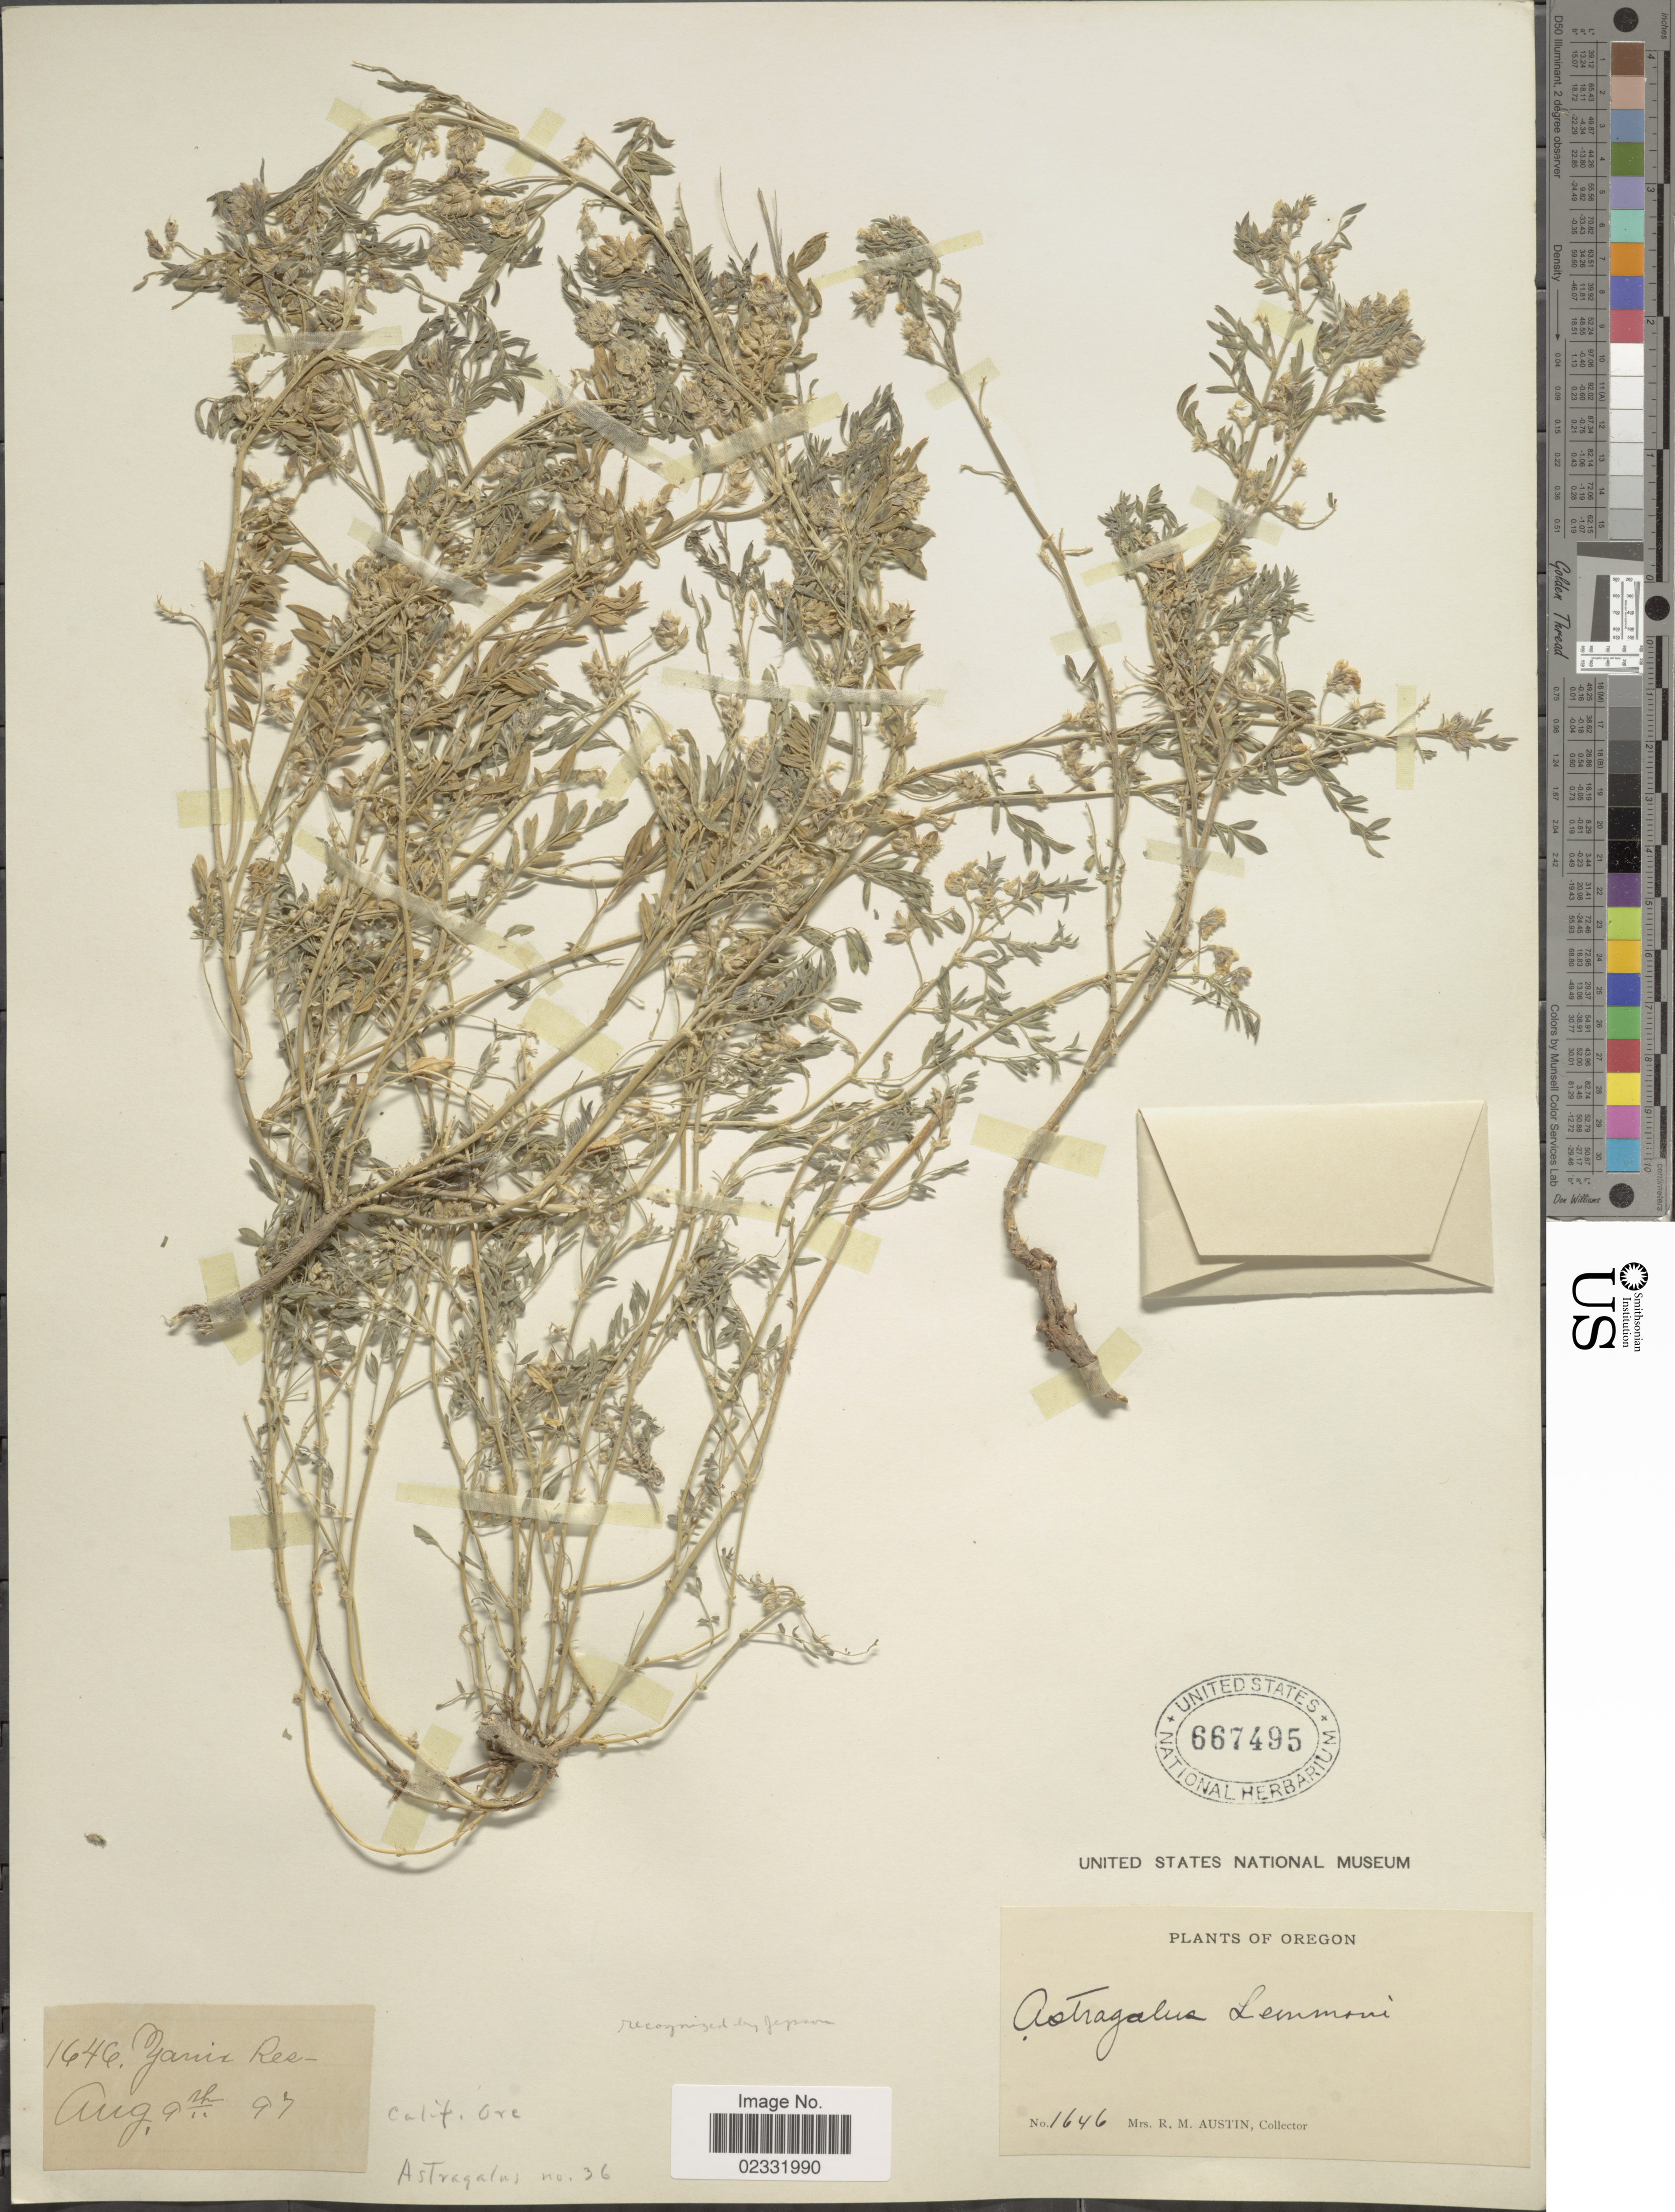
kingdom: Plantae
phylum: Tracheophyta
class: Magnoliopsida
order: Fabales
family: Fabaceae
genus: Astragalus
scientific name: Astragalus lemmonii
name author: A. Gray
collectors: R. Austin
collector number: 1646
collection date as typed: Transcribed d/m/y: 9/8/97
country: United States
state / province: Oregon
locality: Yanix Res. [unsure placement]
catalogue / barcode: US 667495